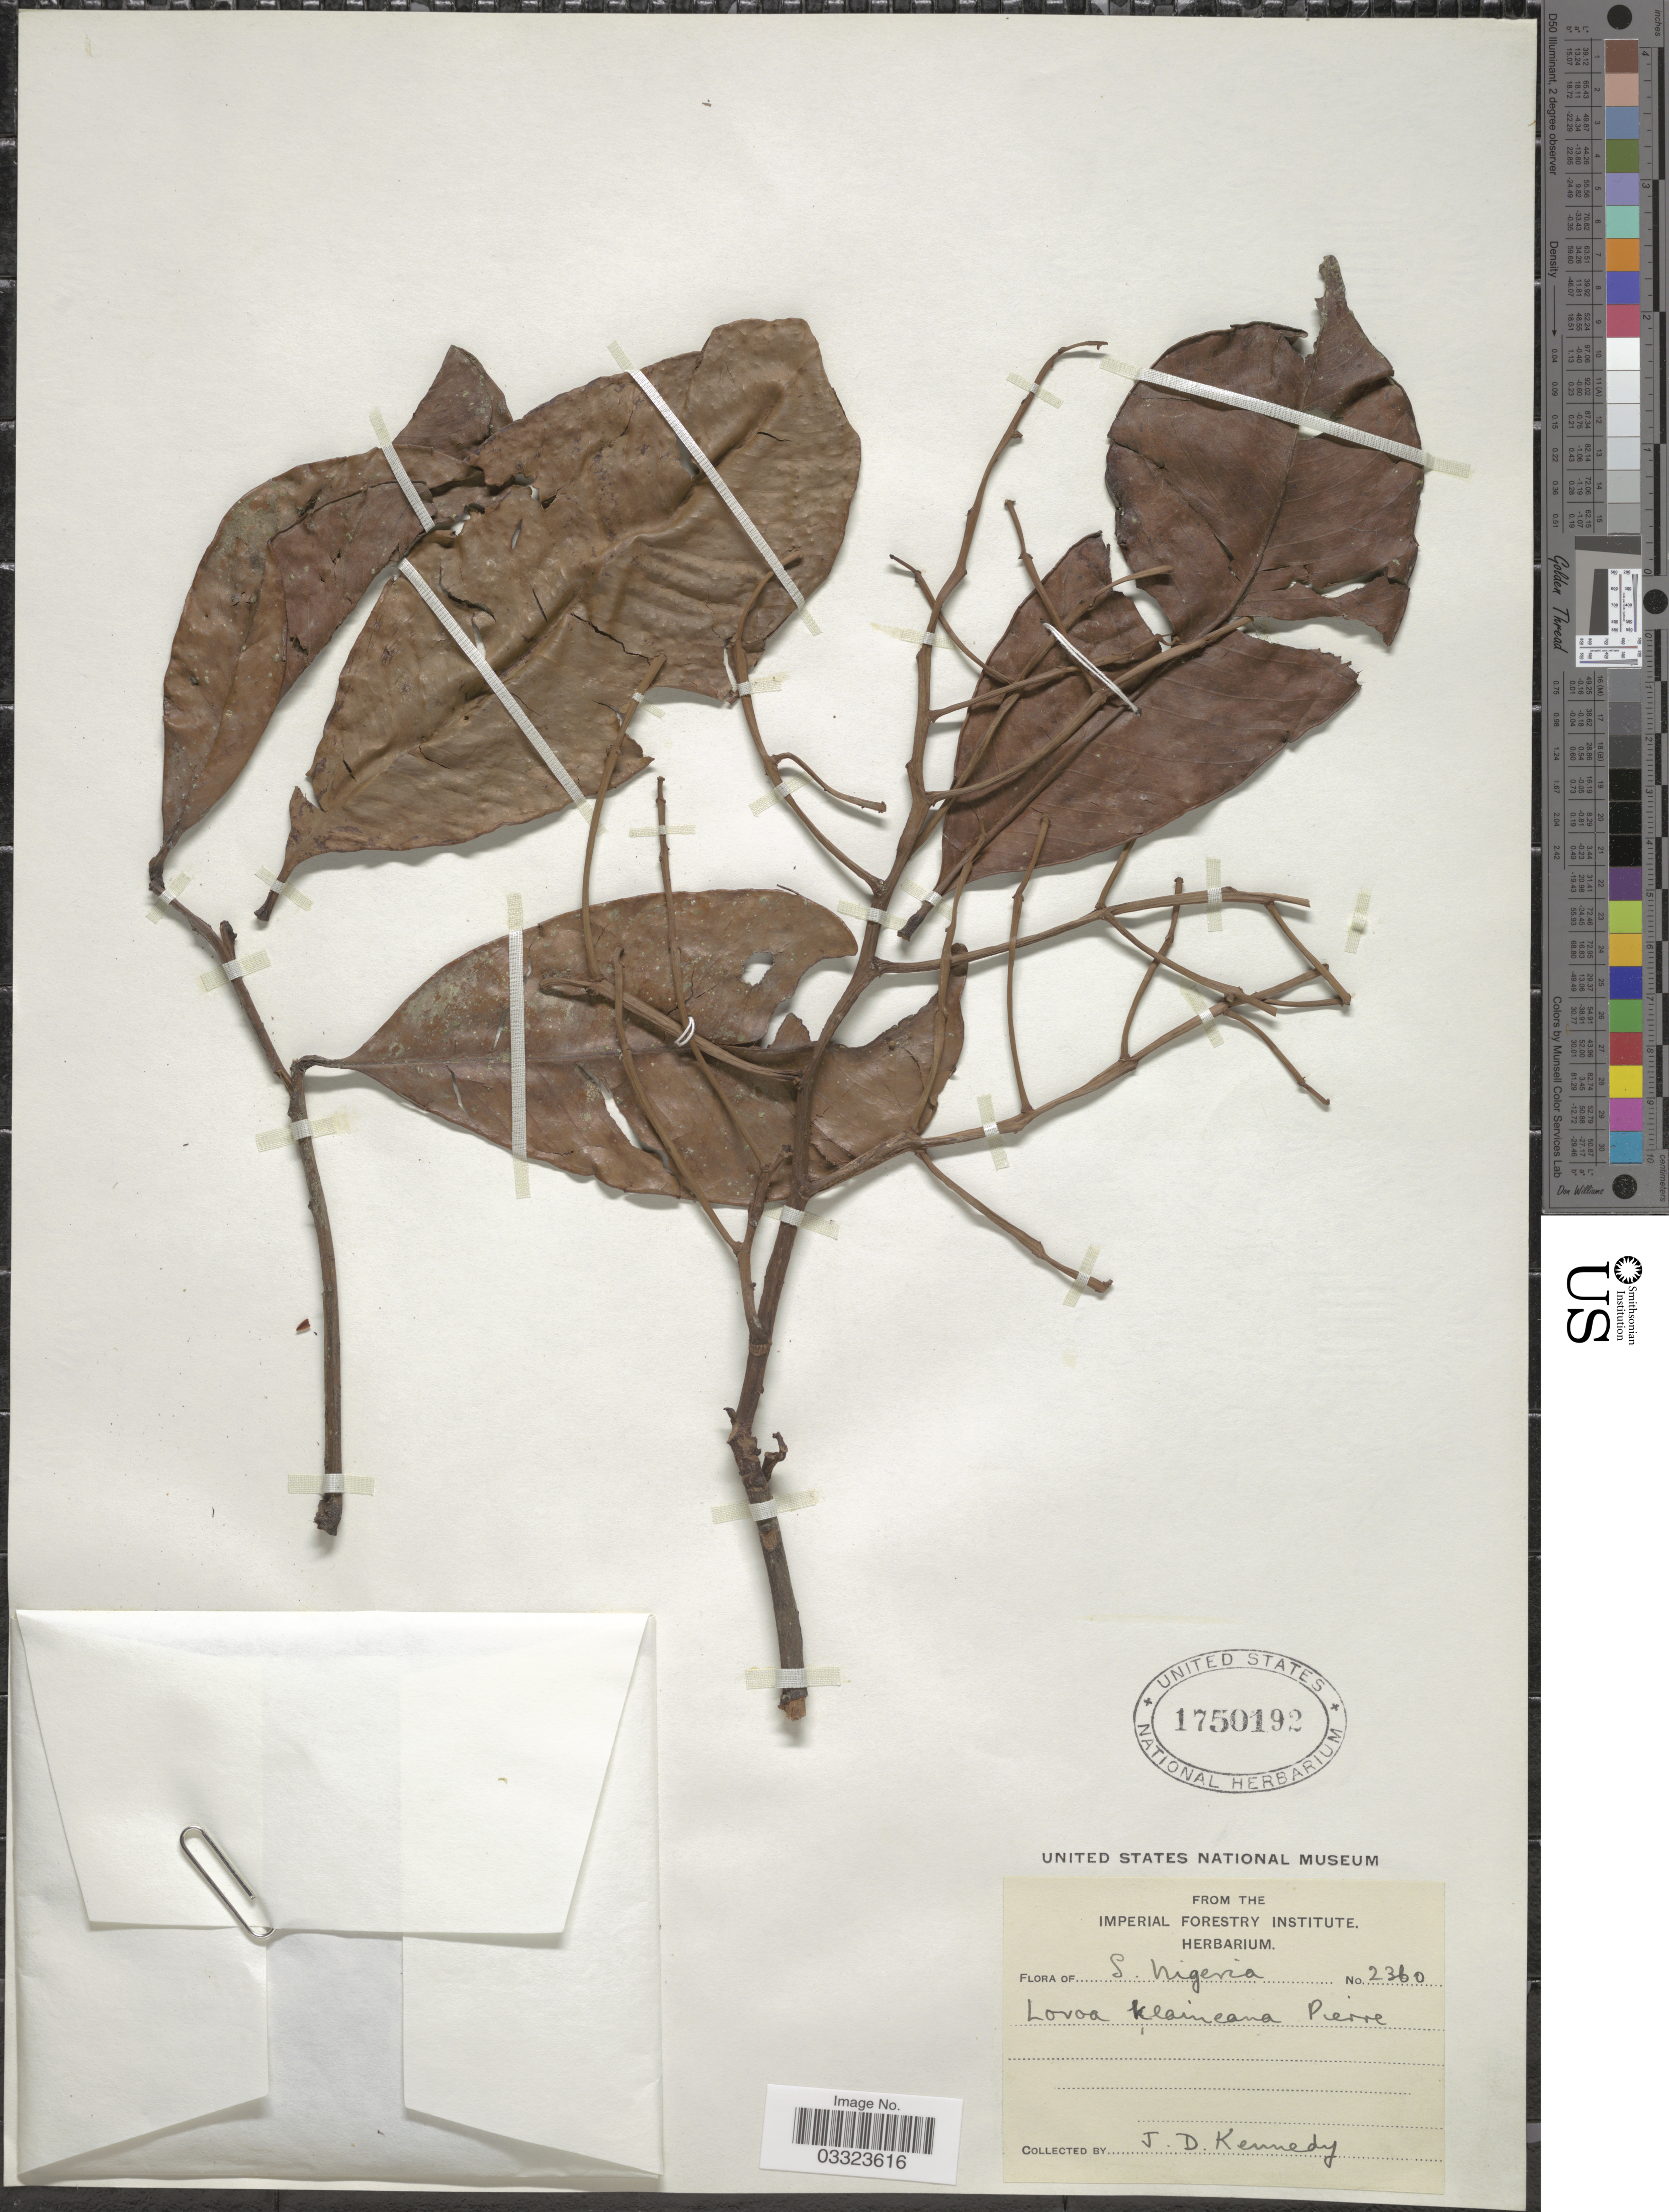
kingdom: Plantae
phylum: Tracheophyta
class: Magnoliopsida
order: Sapindales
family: Meliaceae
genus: Lovoa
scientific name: Lovoa klaineana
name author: Pierre ex Sprague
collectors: J. D. Kennedy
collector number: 2360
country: Nigeria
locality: S. Nigeria.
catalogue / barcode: US 1750192